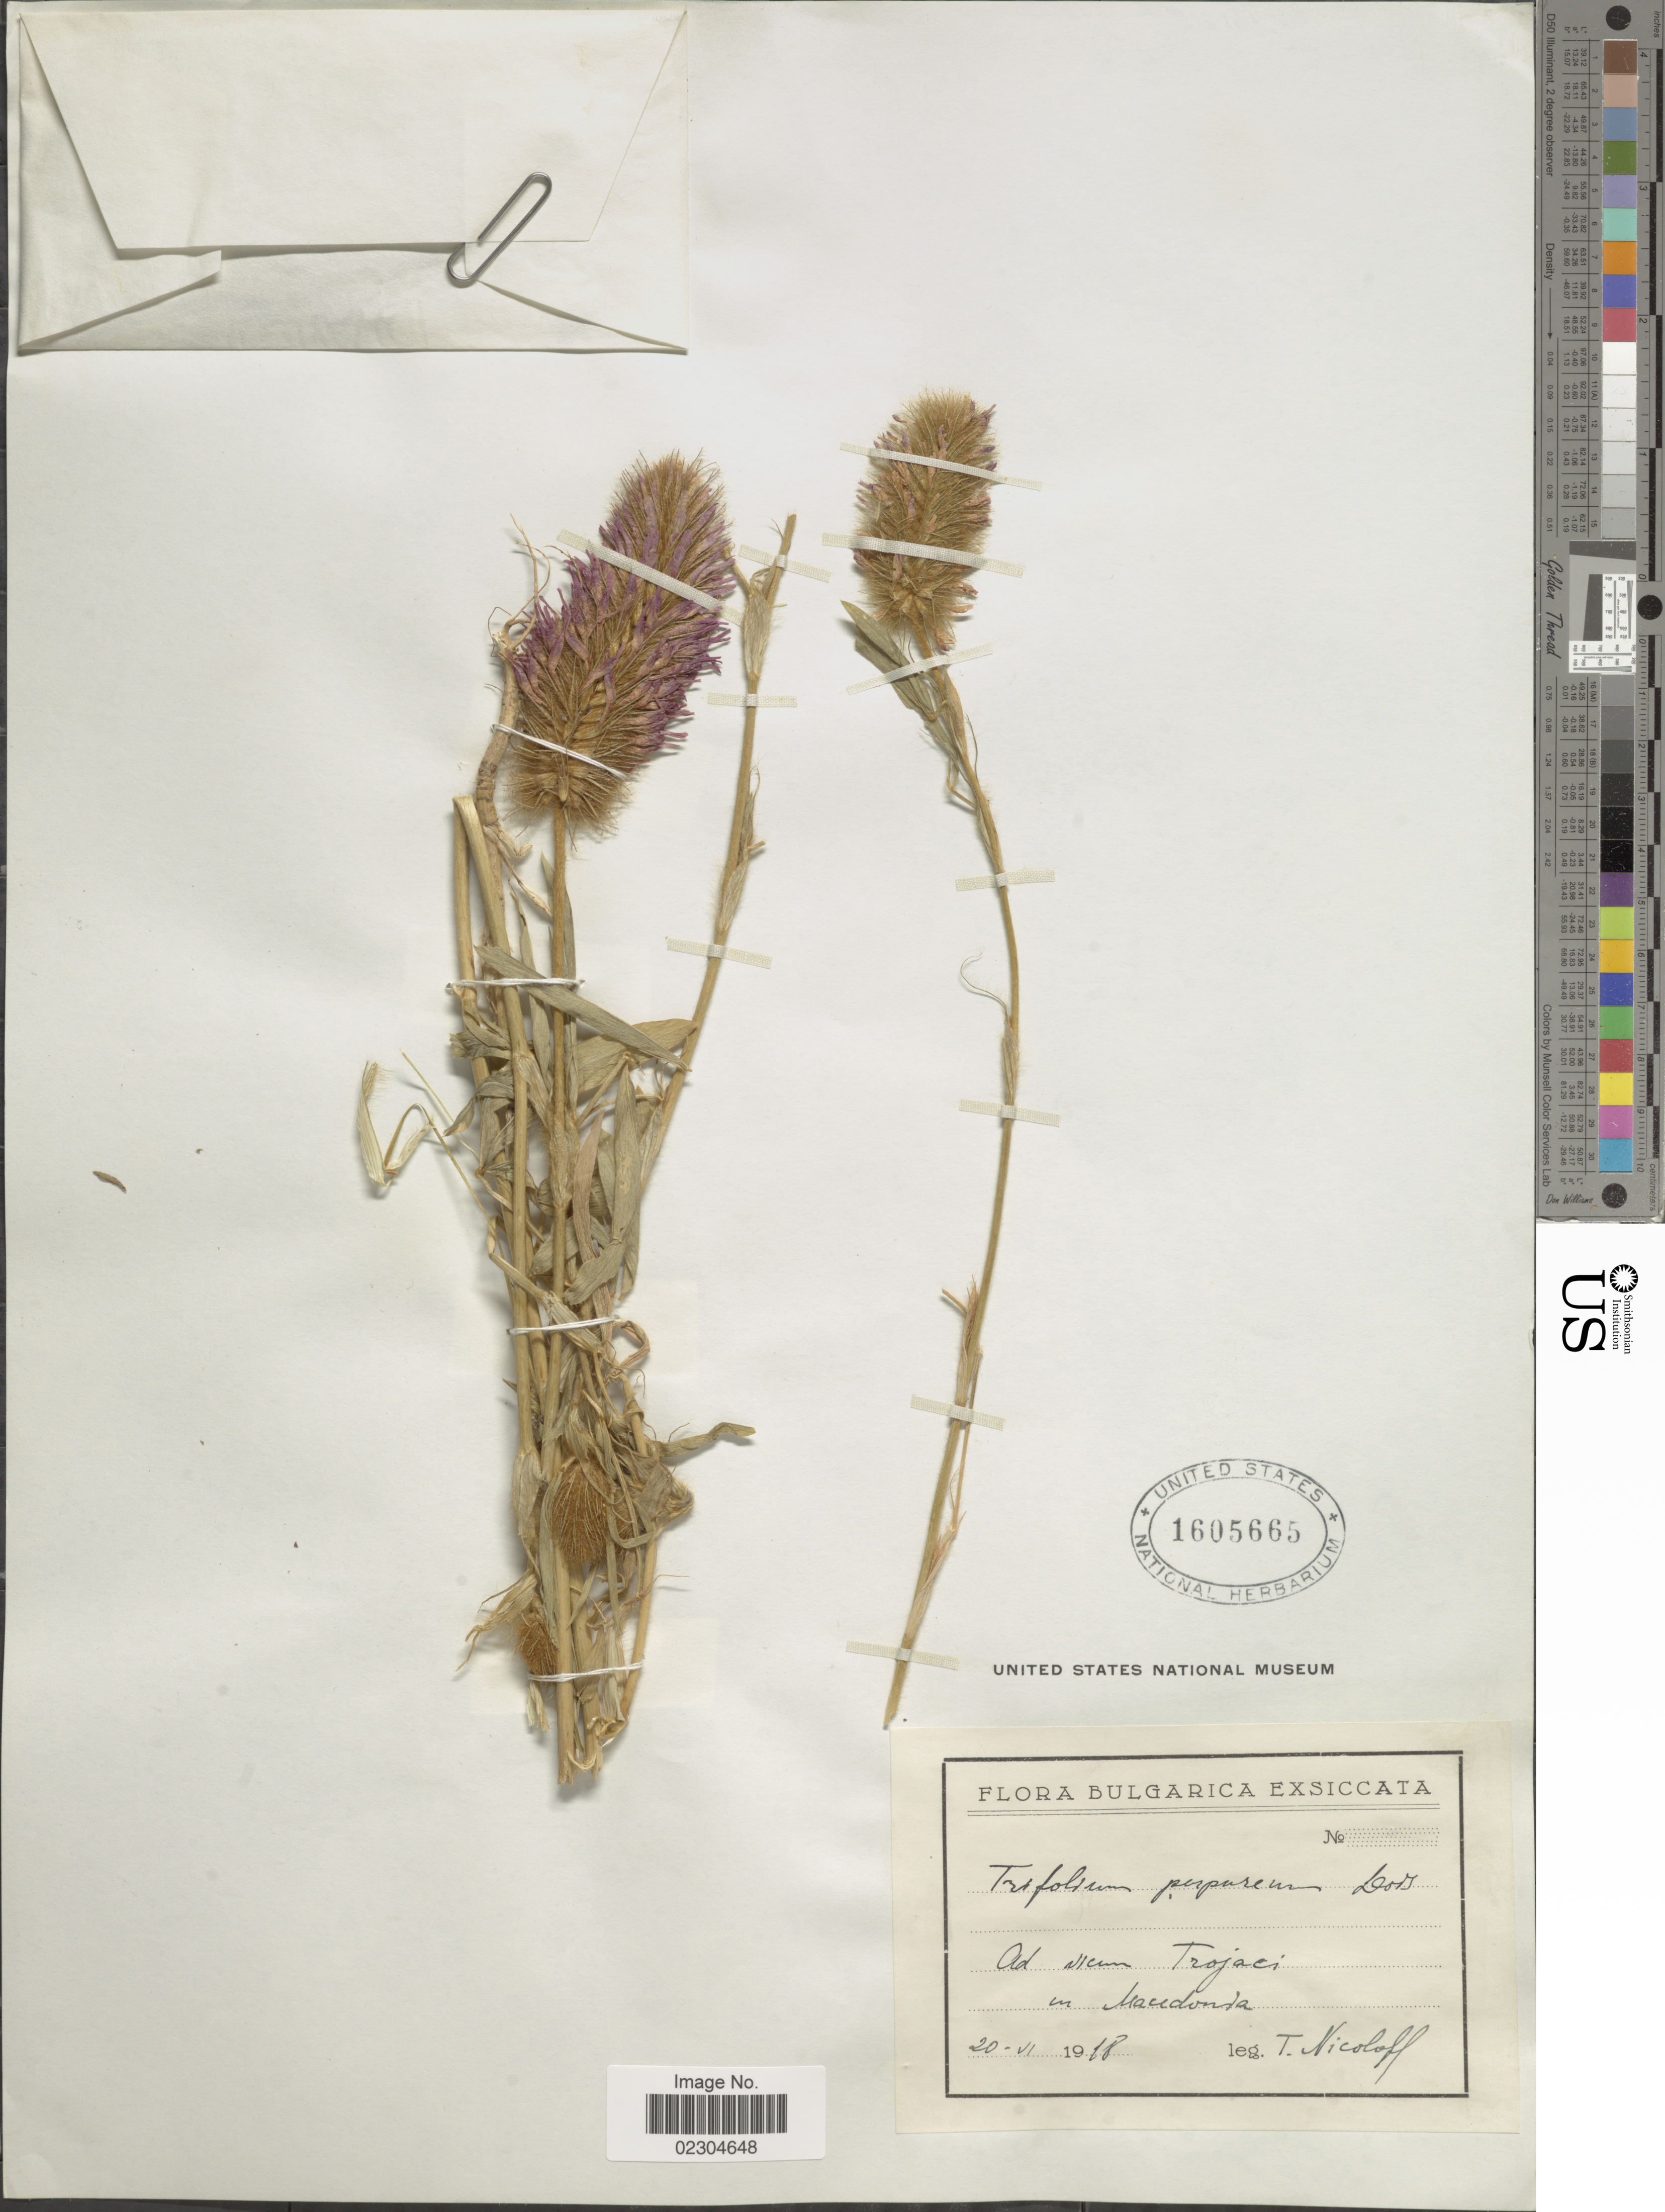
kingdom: Plantae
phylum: Tracheophyta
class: Magnoliopsida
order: Fabales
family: Fabaceae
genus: Trifolium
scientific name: Trifolium purpureum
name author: Loisel.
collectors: T. Nicoloff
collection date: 1918-06-20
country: Bulgaria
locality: Bulgarica Exsiccata, Ad vicum Trojaci in Macedonia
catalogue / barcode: US 1605665